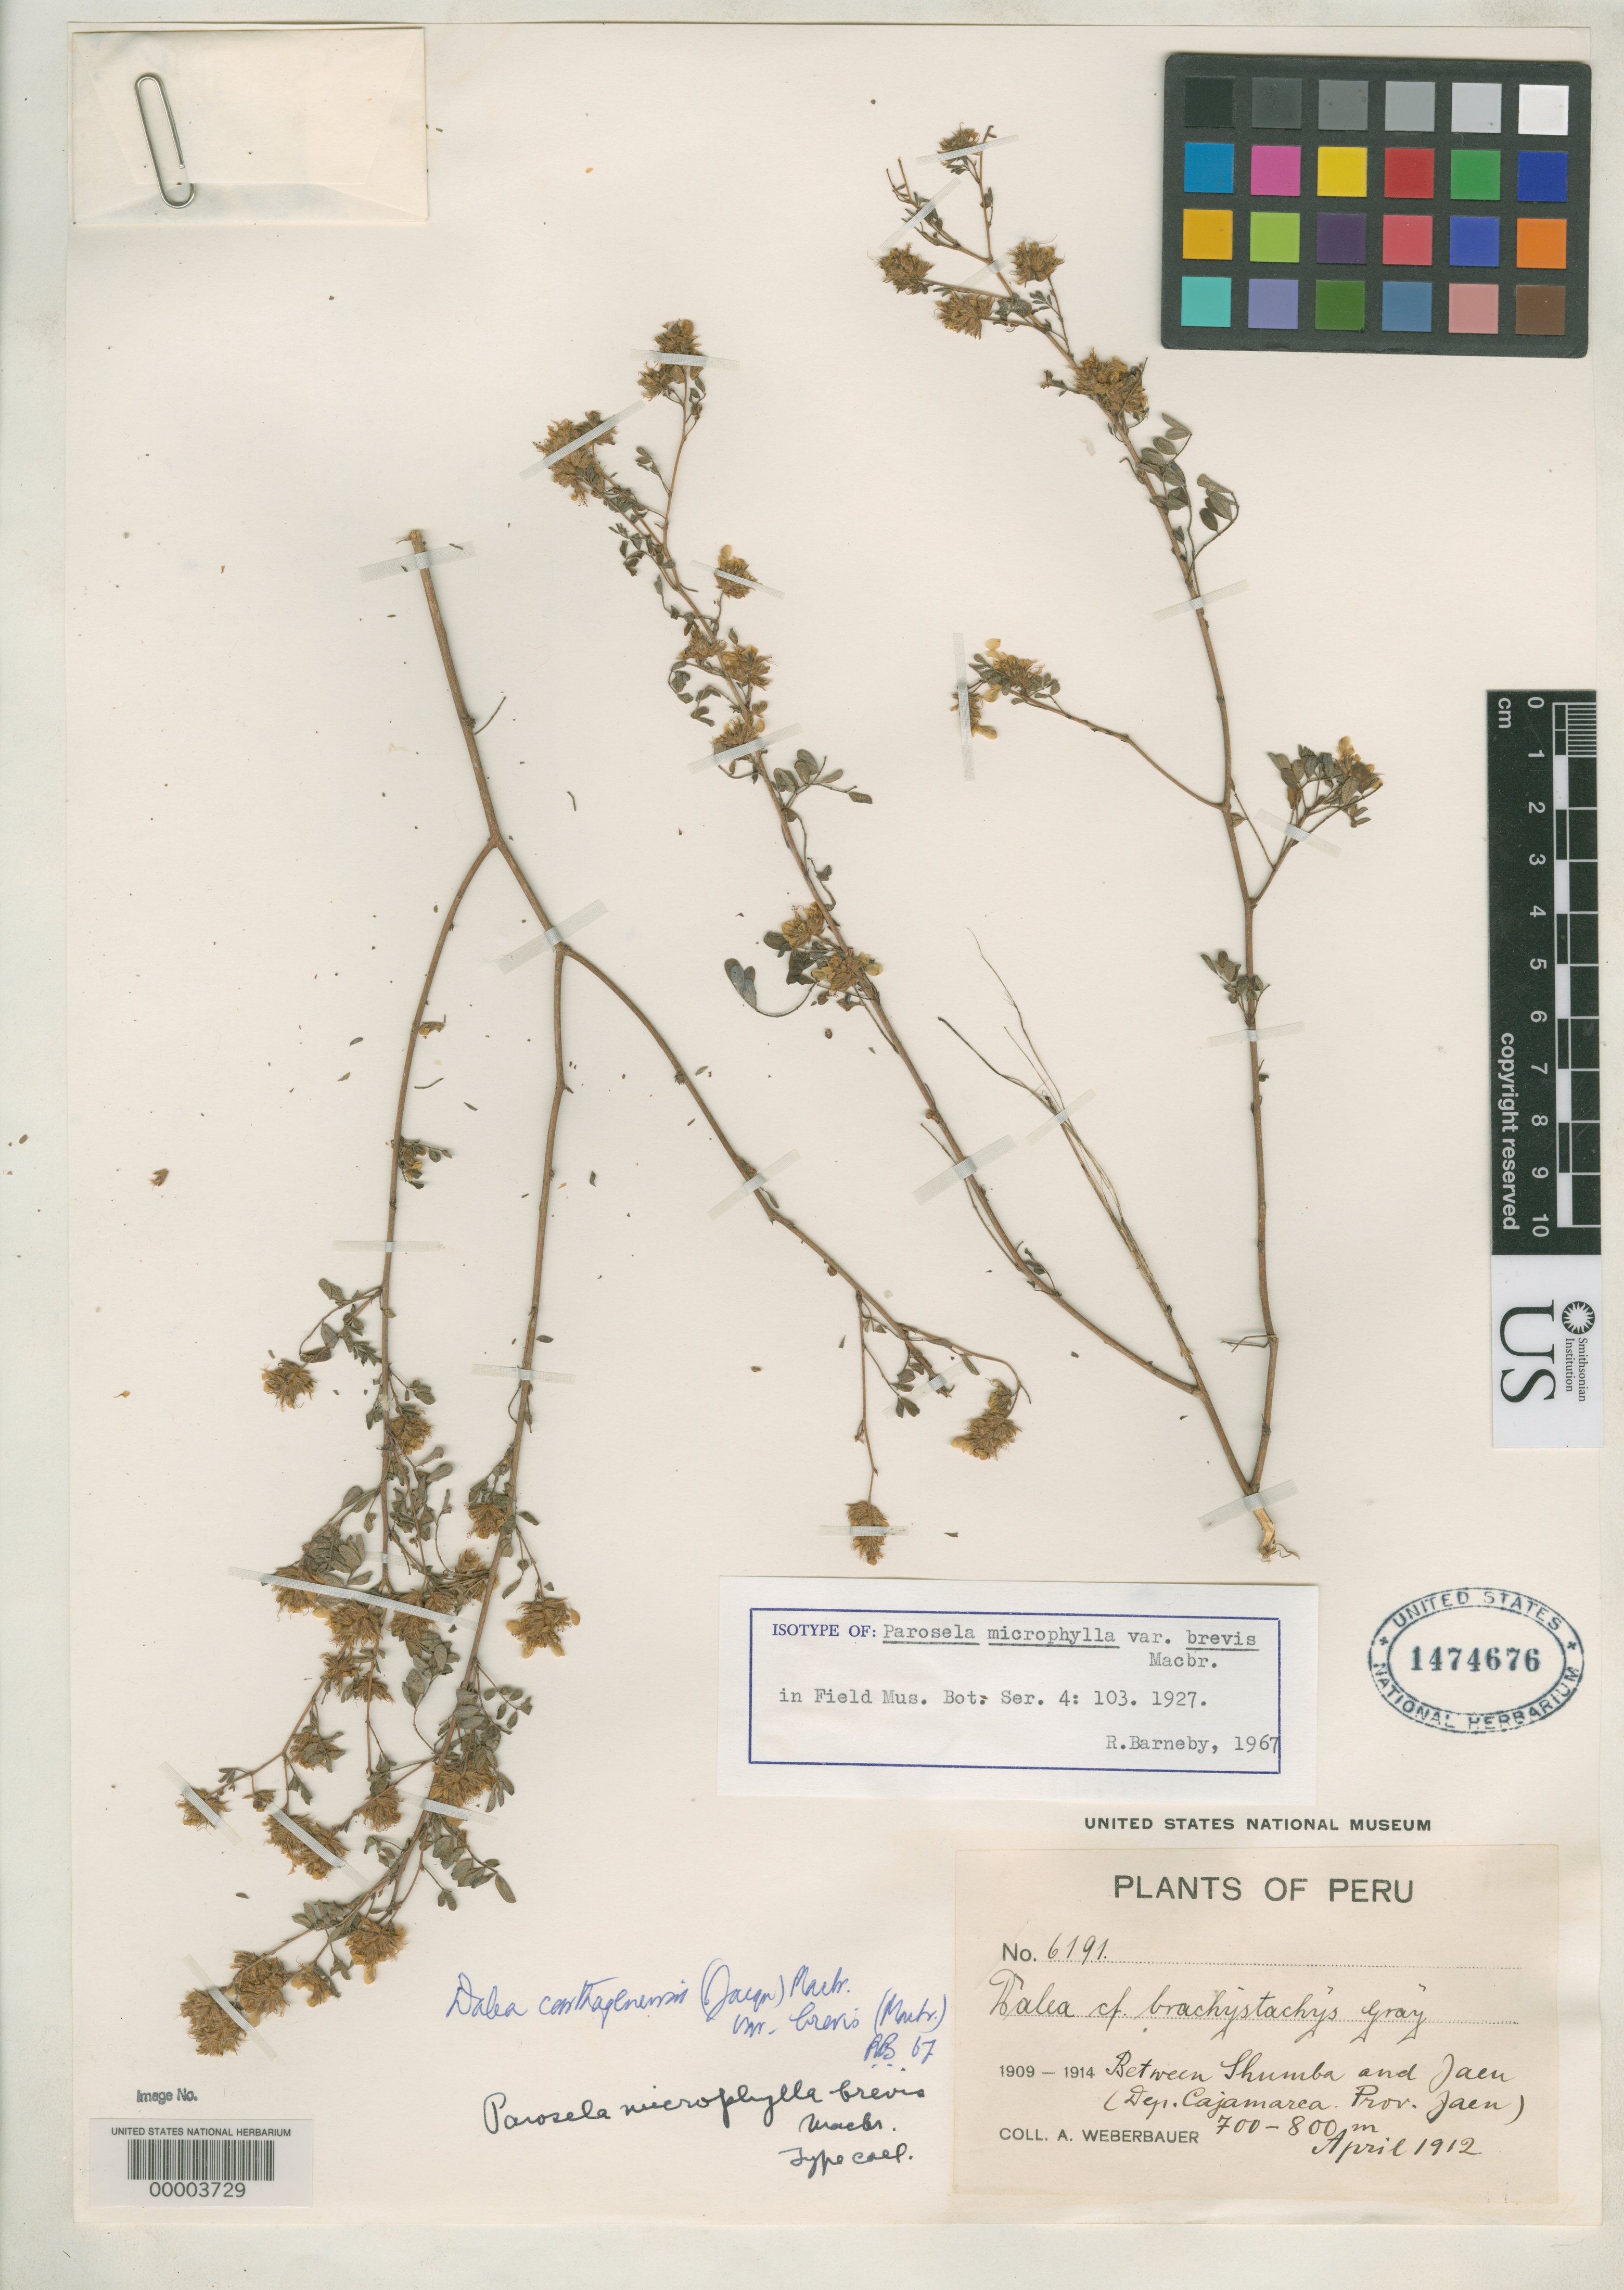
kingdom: Plantae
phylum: Tracheophyta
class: Magnoliopsida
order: Fabales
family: Fabaceae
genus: Parosela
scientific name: Parosela microphylla var. brevis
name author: J.F. Macbr.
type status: Isotype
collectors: A. Weberbauer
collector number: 6191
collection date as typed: Apr 1912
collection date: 1912-04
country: Peru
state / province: Cajamarca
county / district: Jaén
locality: between Shumba and Jaén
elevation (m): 700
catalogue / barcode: US 1474676